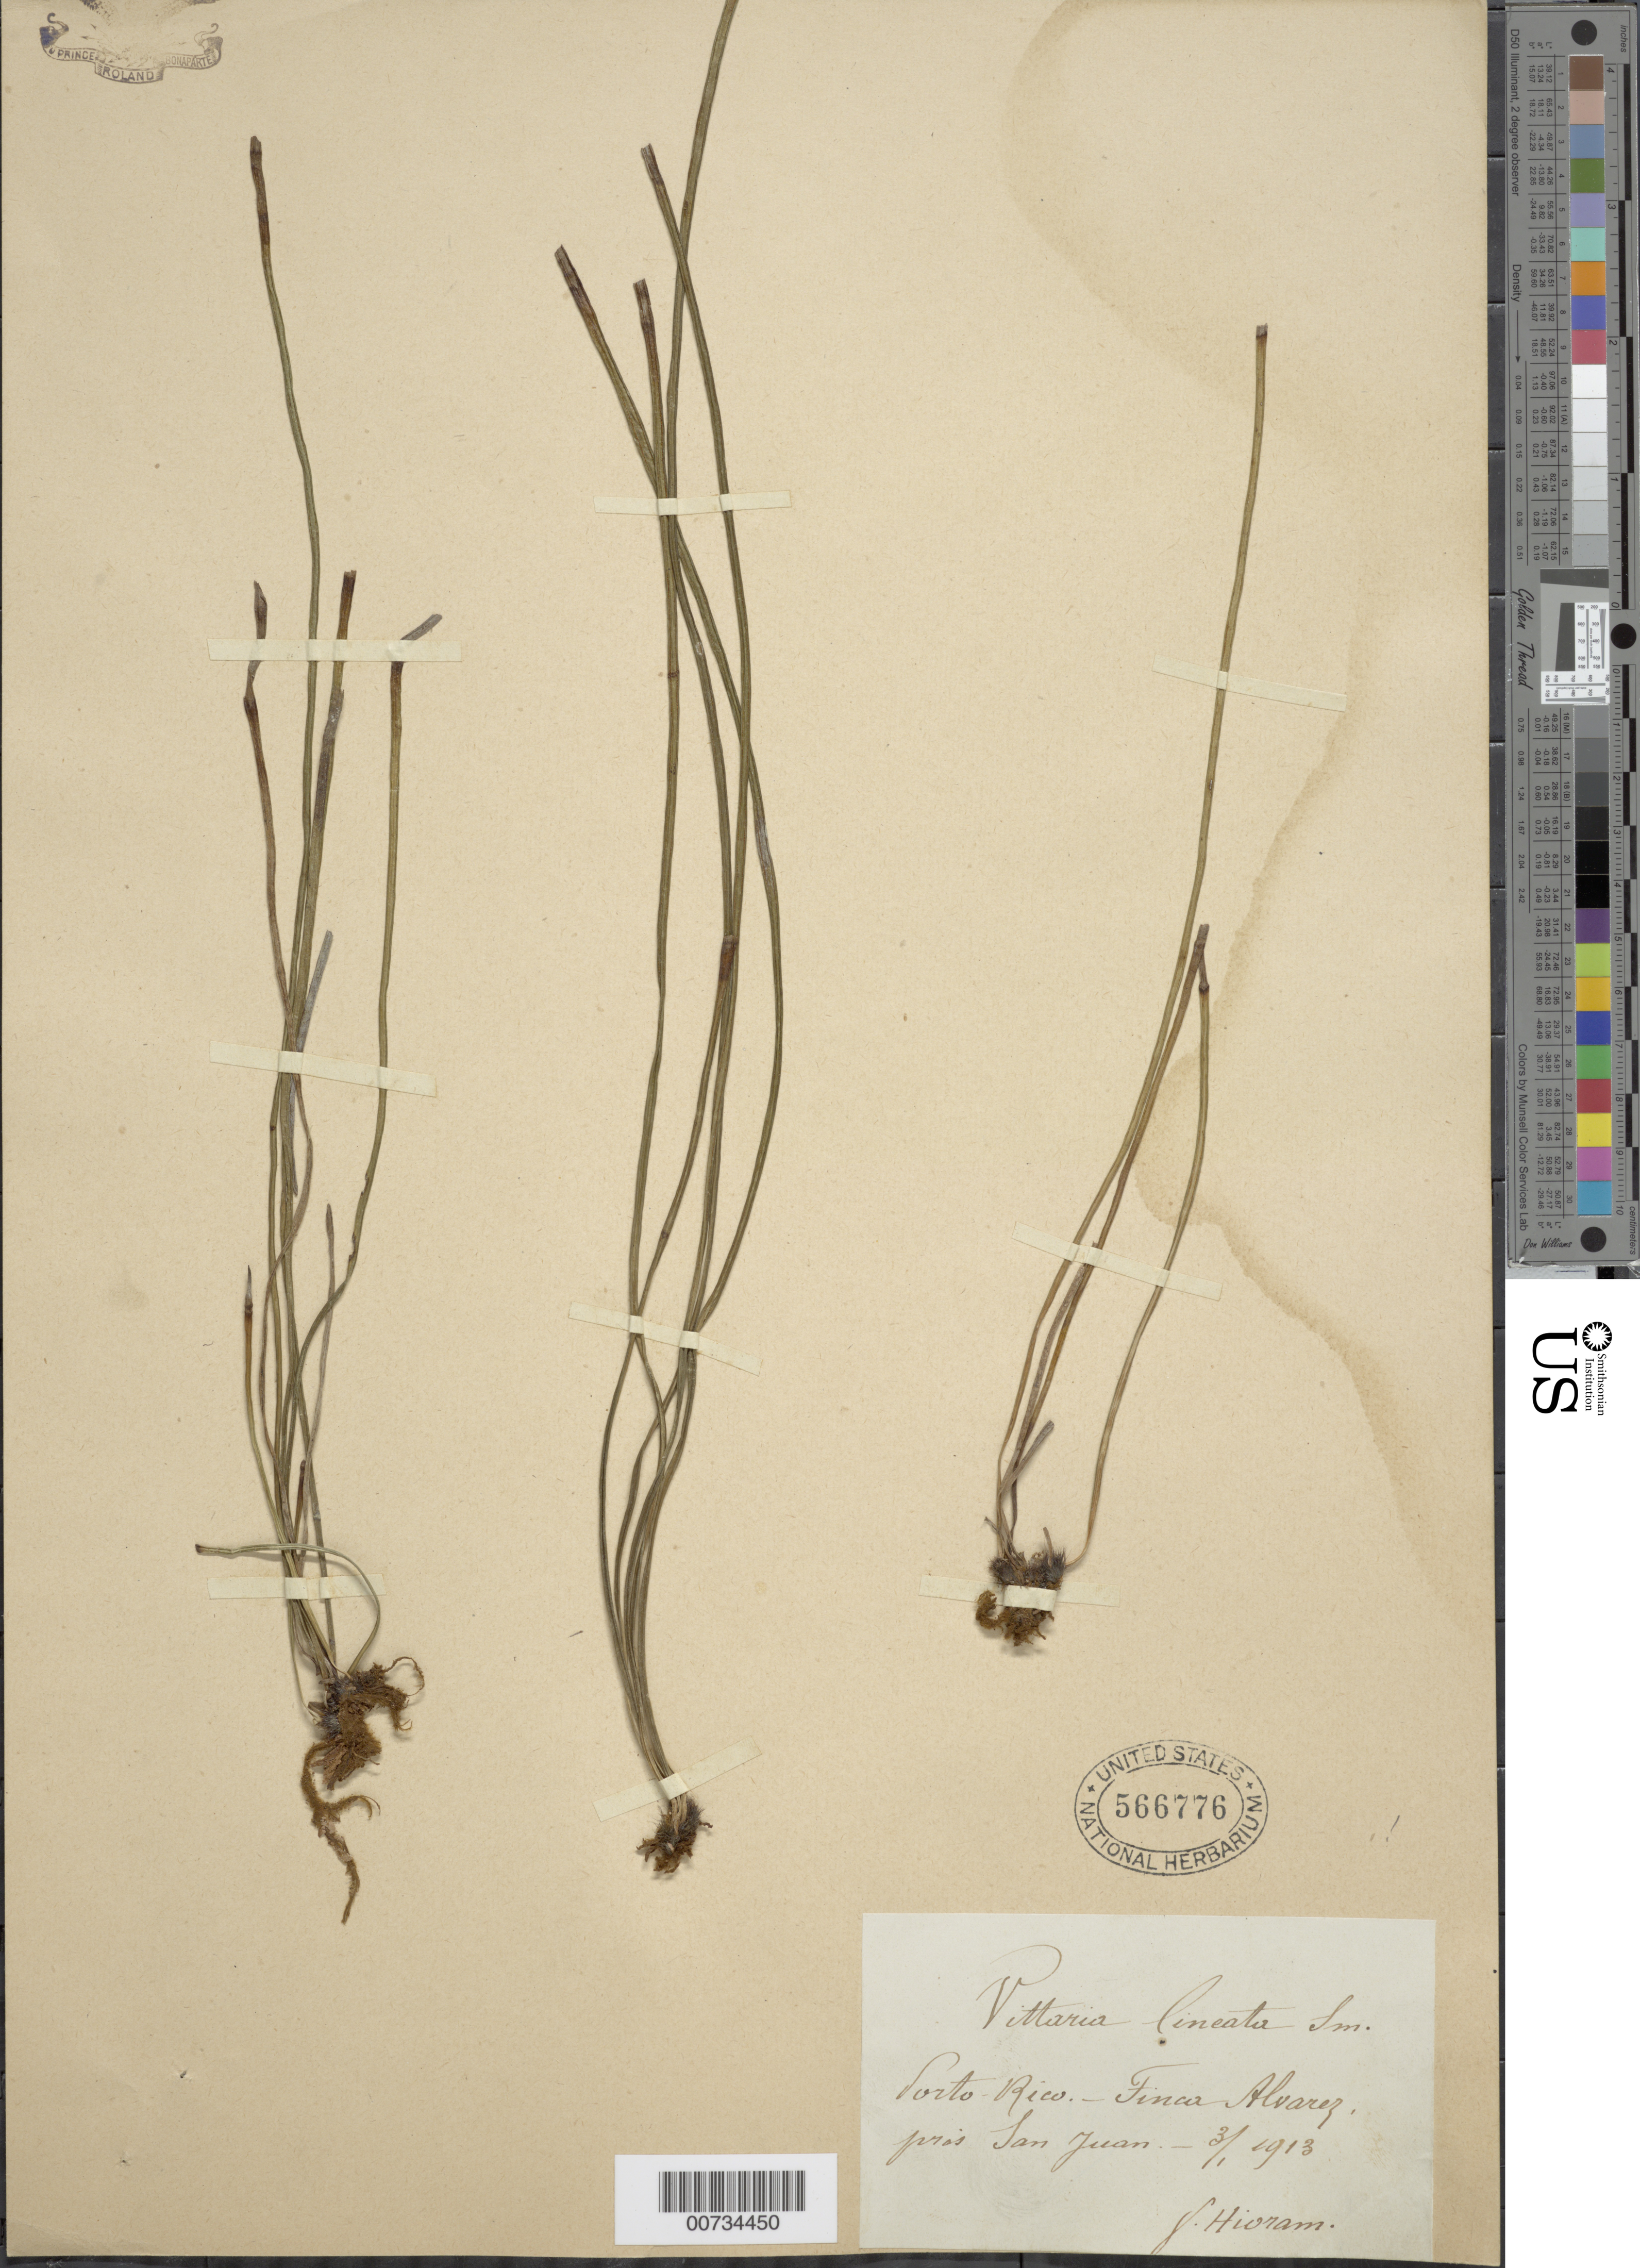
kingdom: Plantae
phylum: Tracheophyta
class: Polypodiopsida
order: Polypodiales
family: Pteridaceae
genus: Vittaria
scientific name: Vittaria lineata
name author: (L.) Sm.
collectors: Bro. Hioram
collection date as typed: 01 Mar 1913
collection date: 1913-03-01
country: Puerto Rico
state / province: Quebradillas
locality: Finca Alvarez, Quebradillas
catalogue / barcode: US 566776